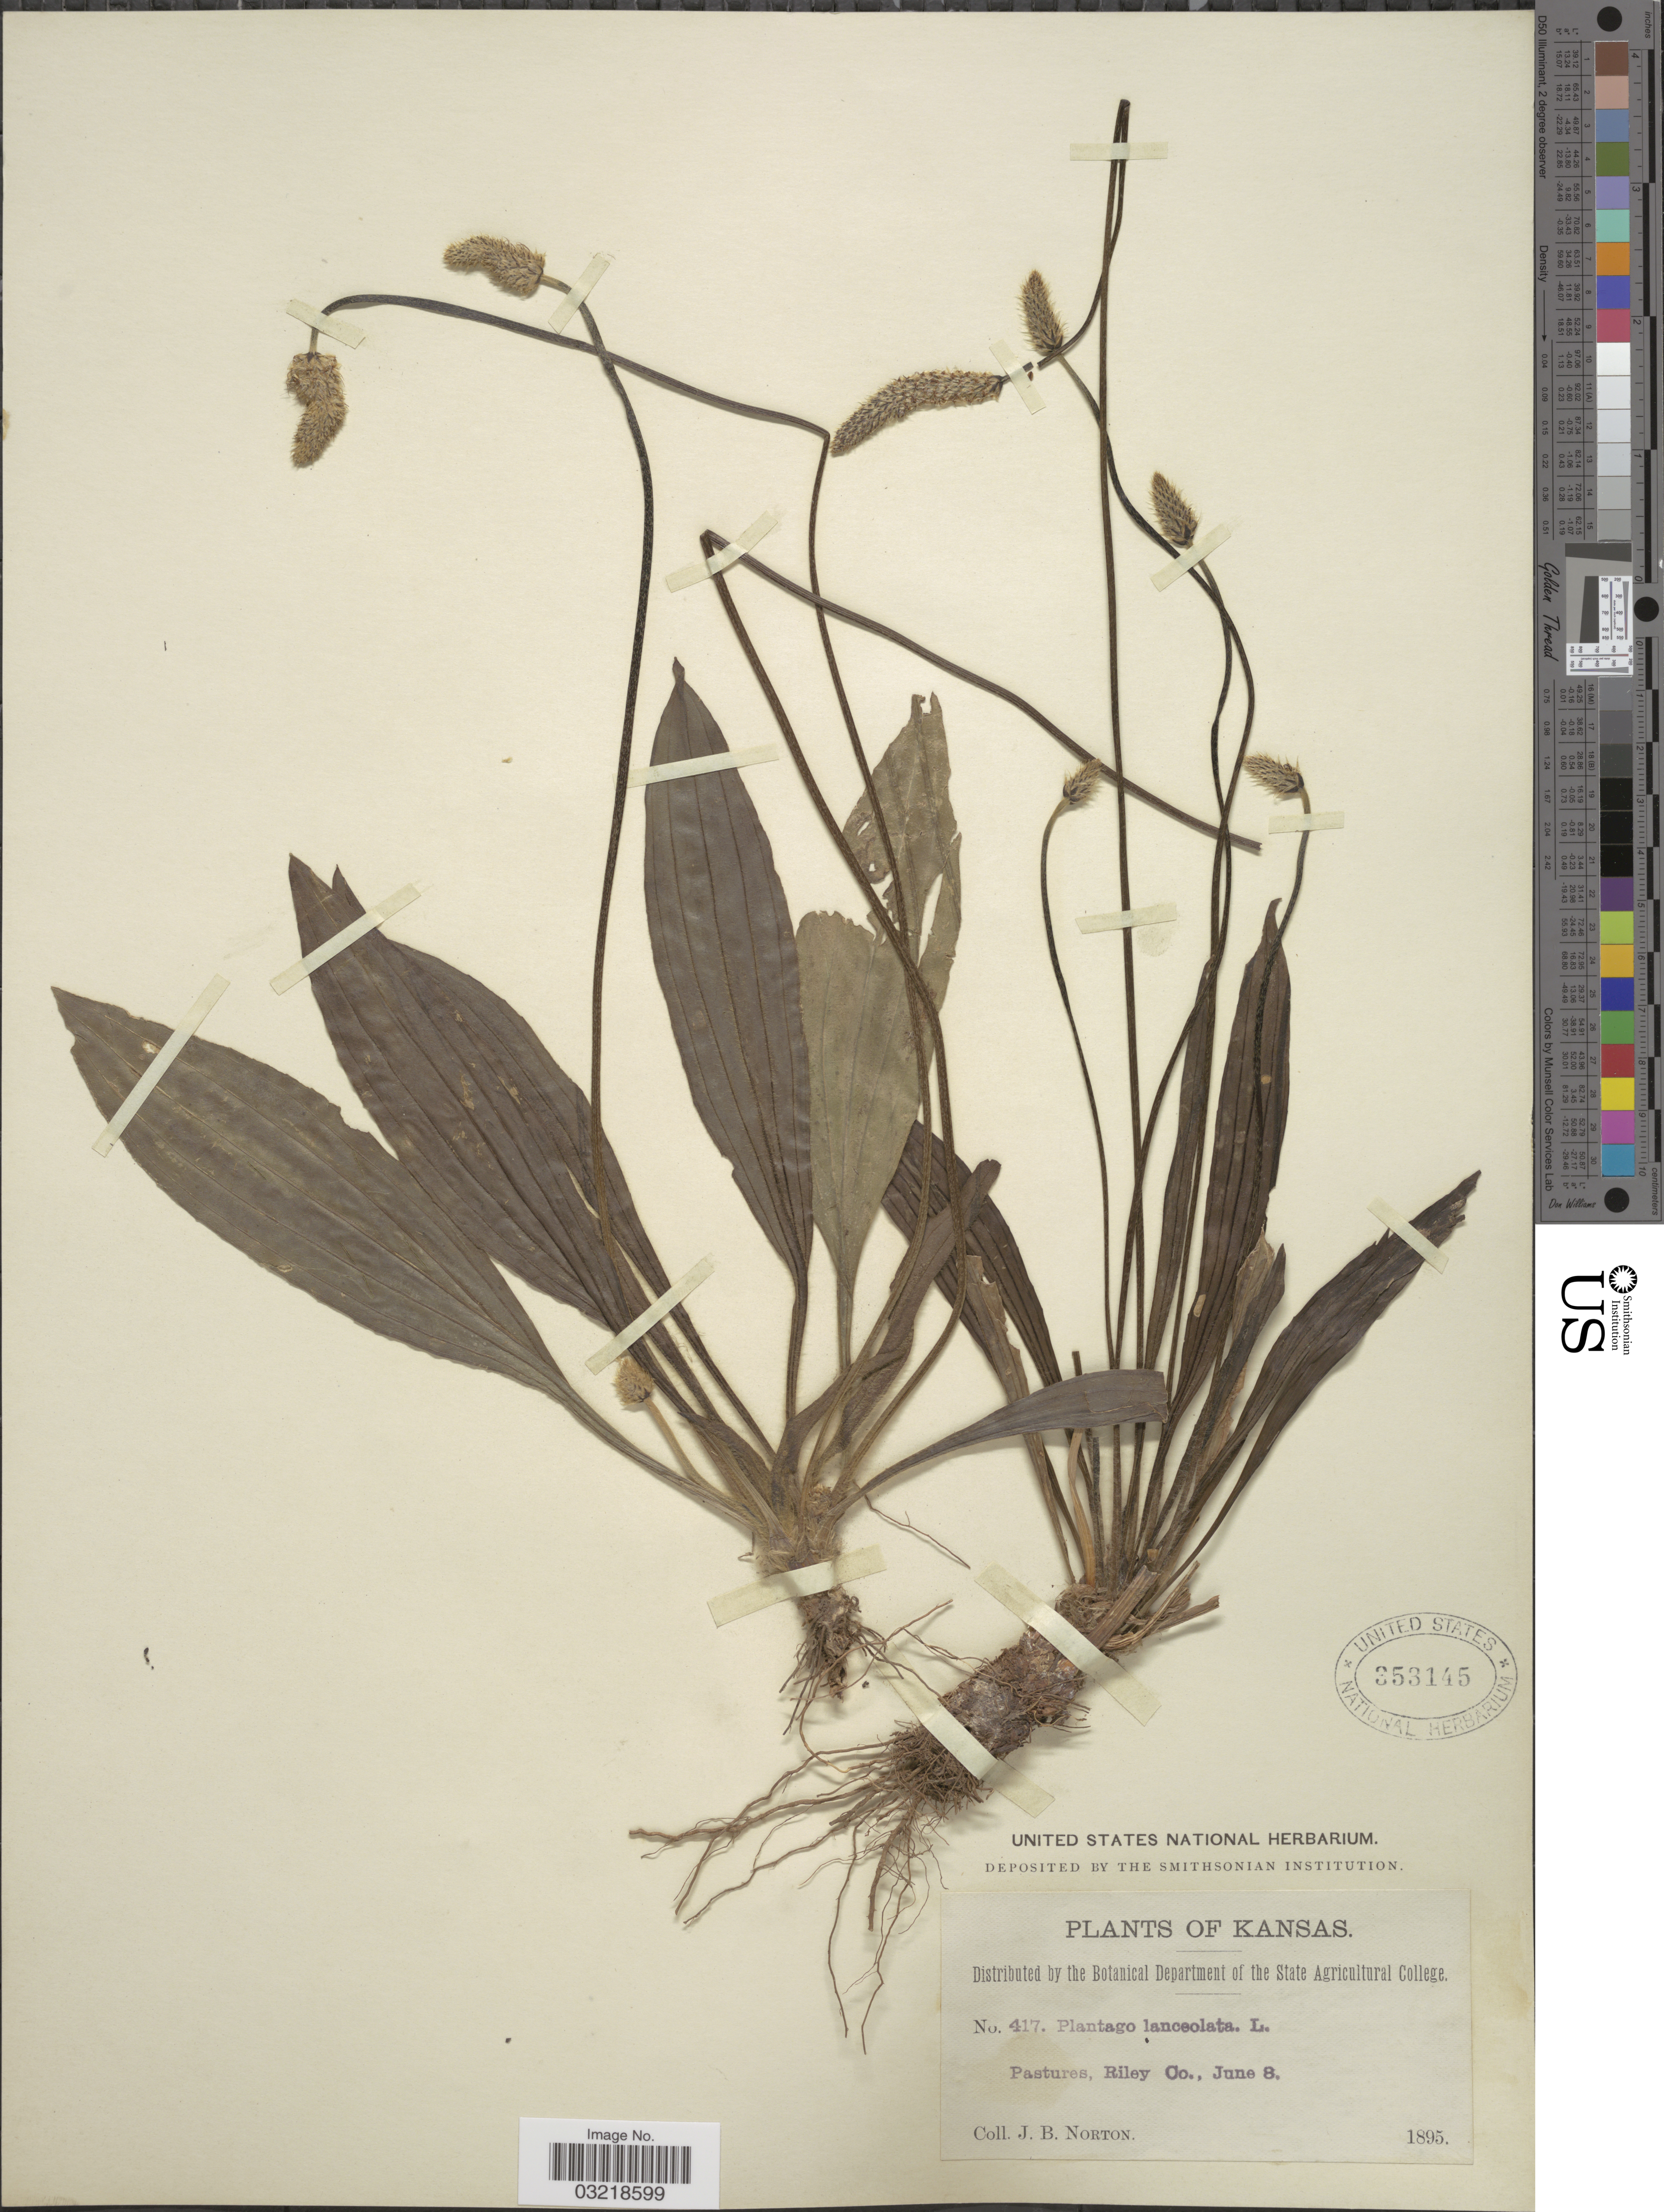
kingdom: Plantae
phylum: Tracheophyta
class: Magnoliopsida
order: Lamiales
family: Plantaginaceae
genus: Plantago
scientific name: Plantago lanceolata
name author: L.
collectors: J. B. Norton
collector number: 417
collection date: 1895-06-08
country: United States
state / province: Kansas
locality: Pastures, Riley Co.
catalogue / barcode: US 353145